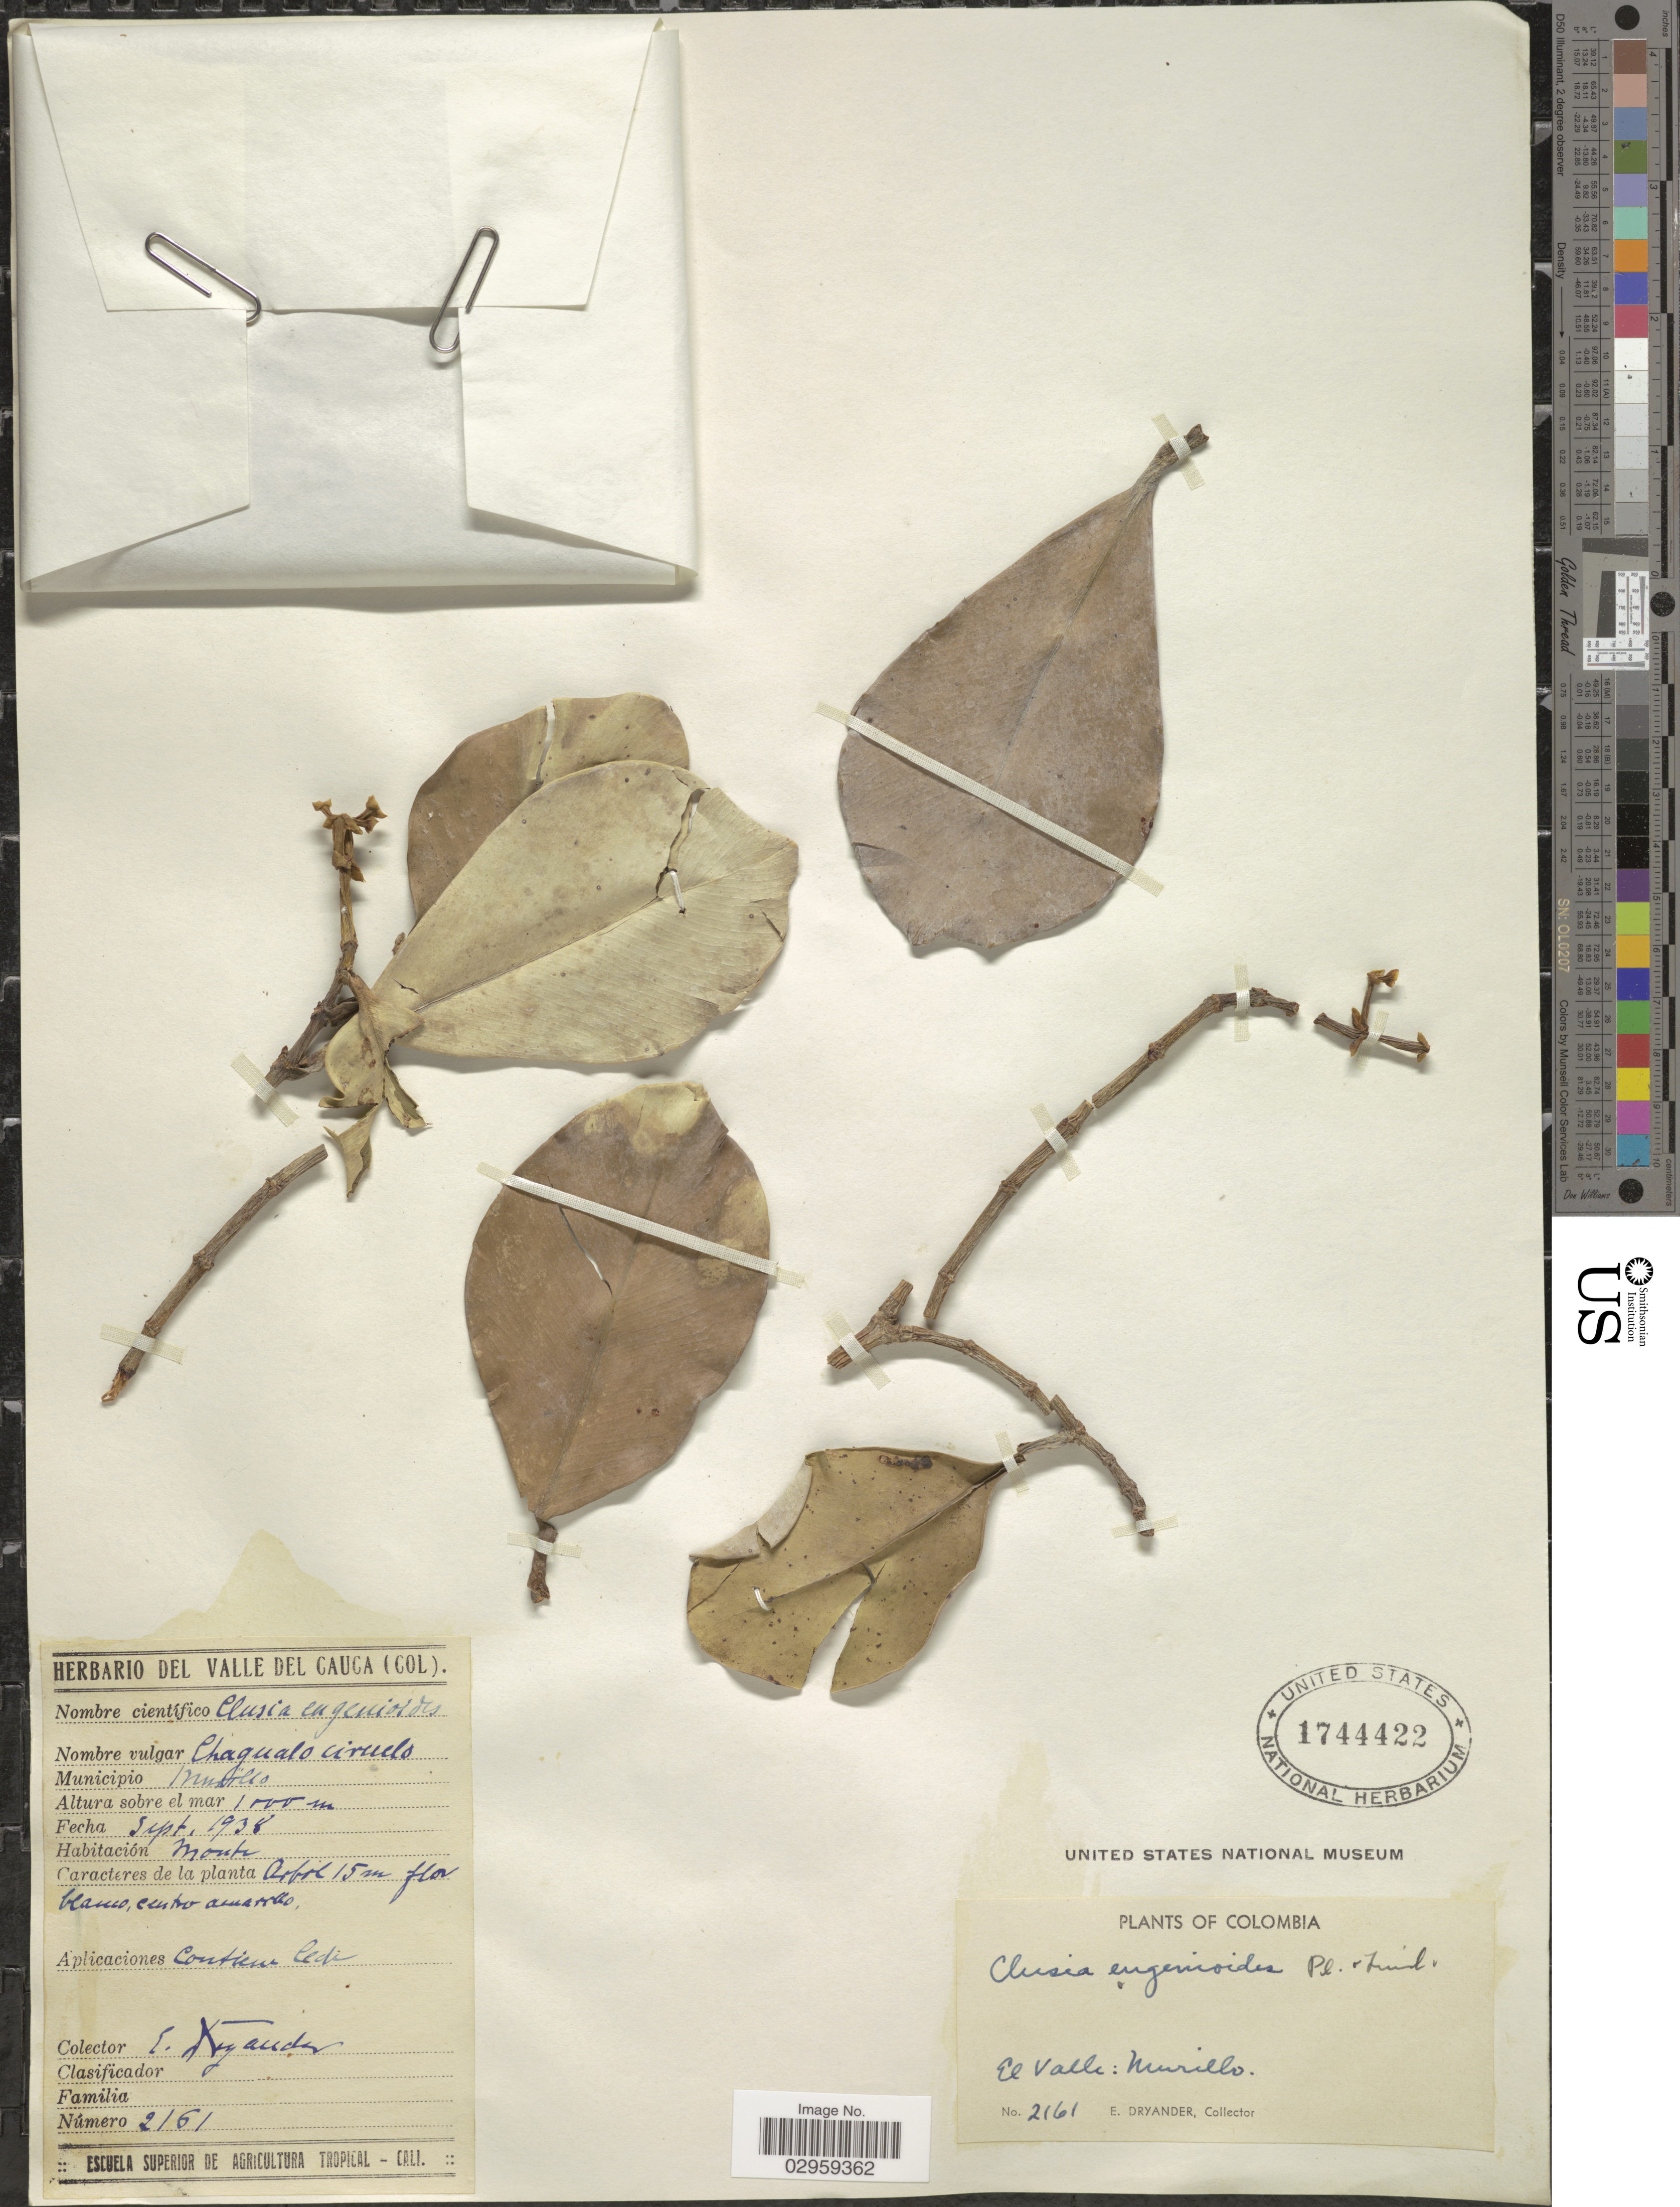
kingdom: Plantae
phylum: Tracheophyta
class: Magnoliopsida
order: Malpighiales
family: Clusiaceae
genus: Clusia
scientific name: Clusia eugenioides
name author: Planch. & Linden ex Planch. & Triana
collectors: E. Dryander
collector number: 2161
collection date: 1938-09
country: Colombia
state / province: Valle del Cauca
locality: El Valle: Murillo.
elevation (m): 1000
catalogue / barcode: US 1744422